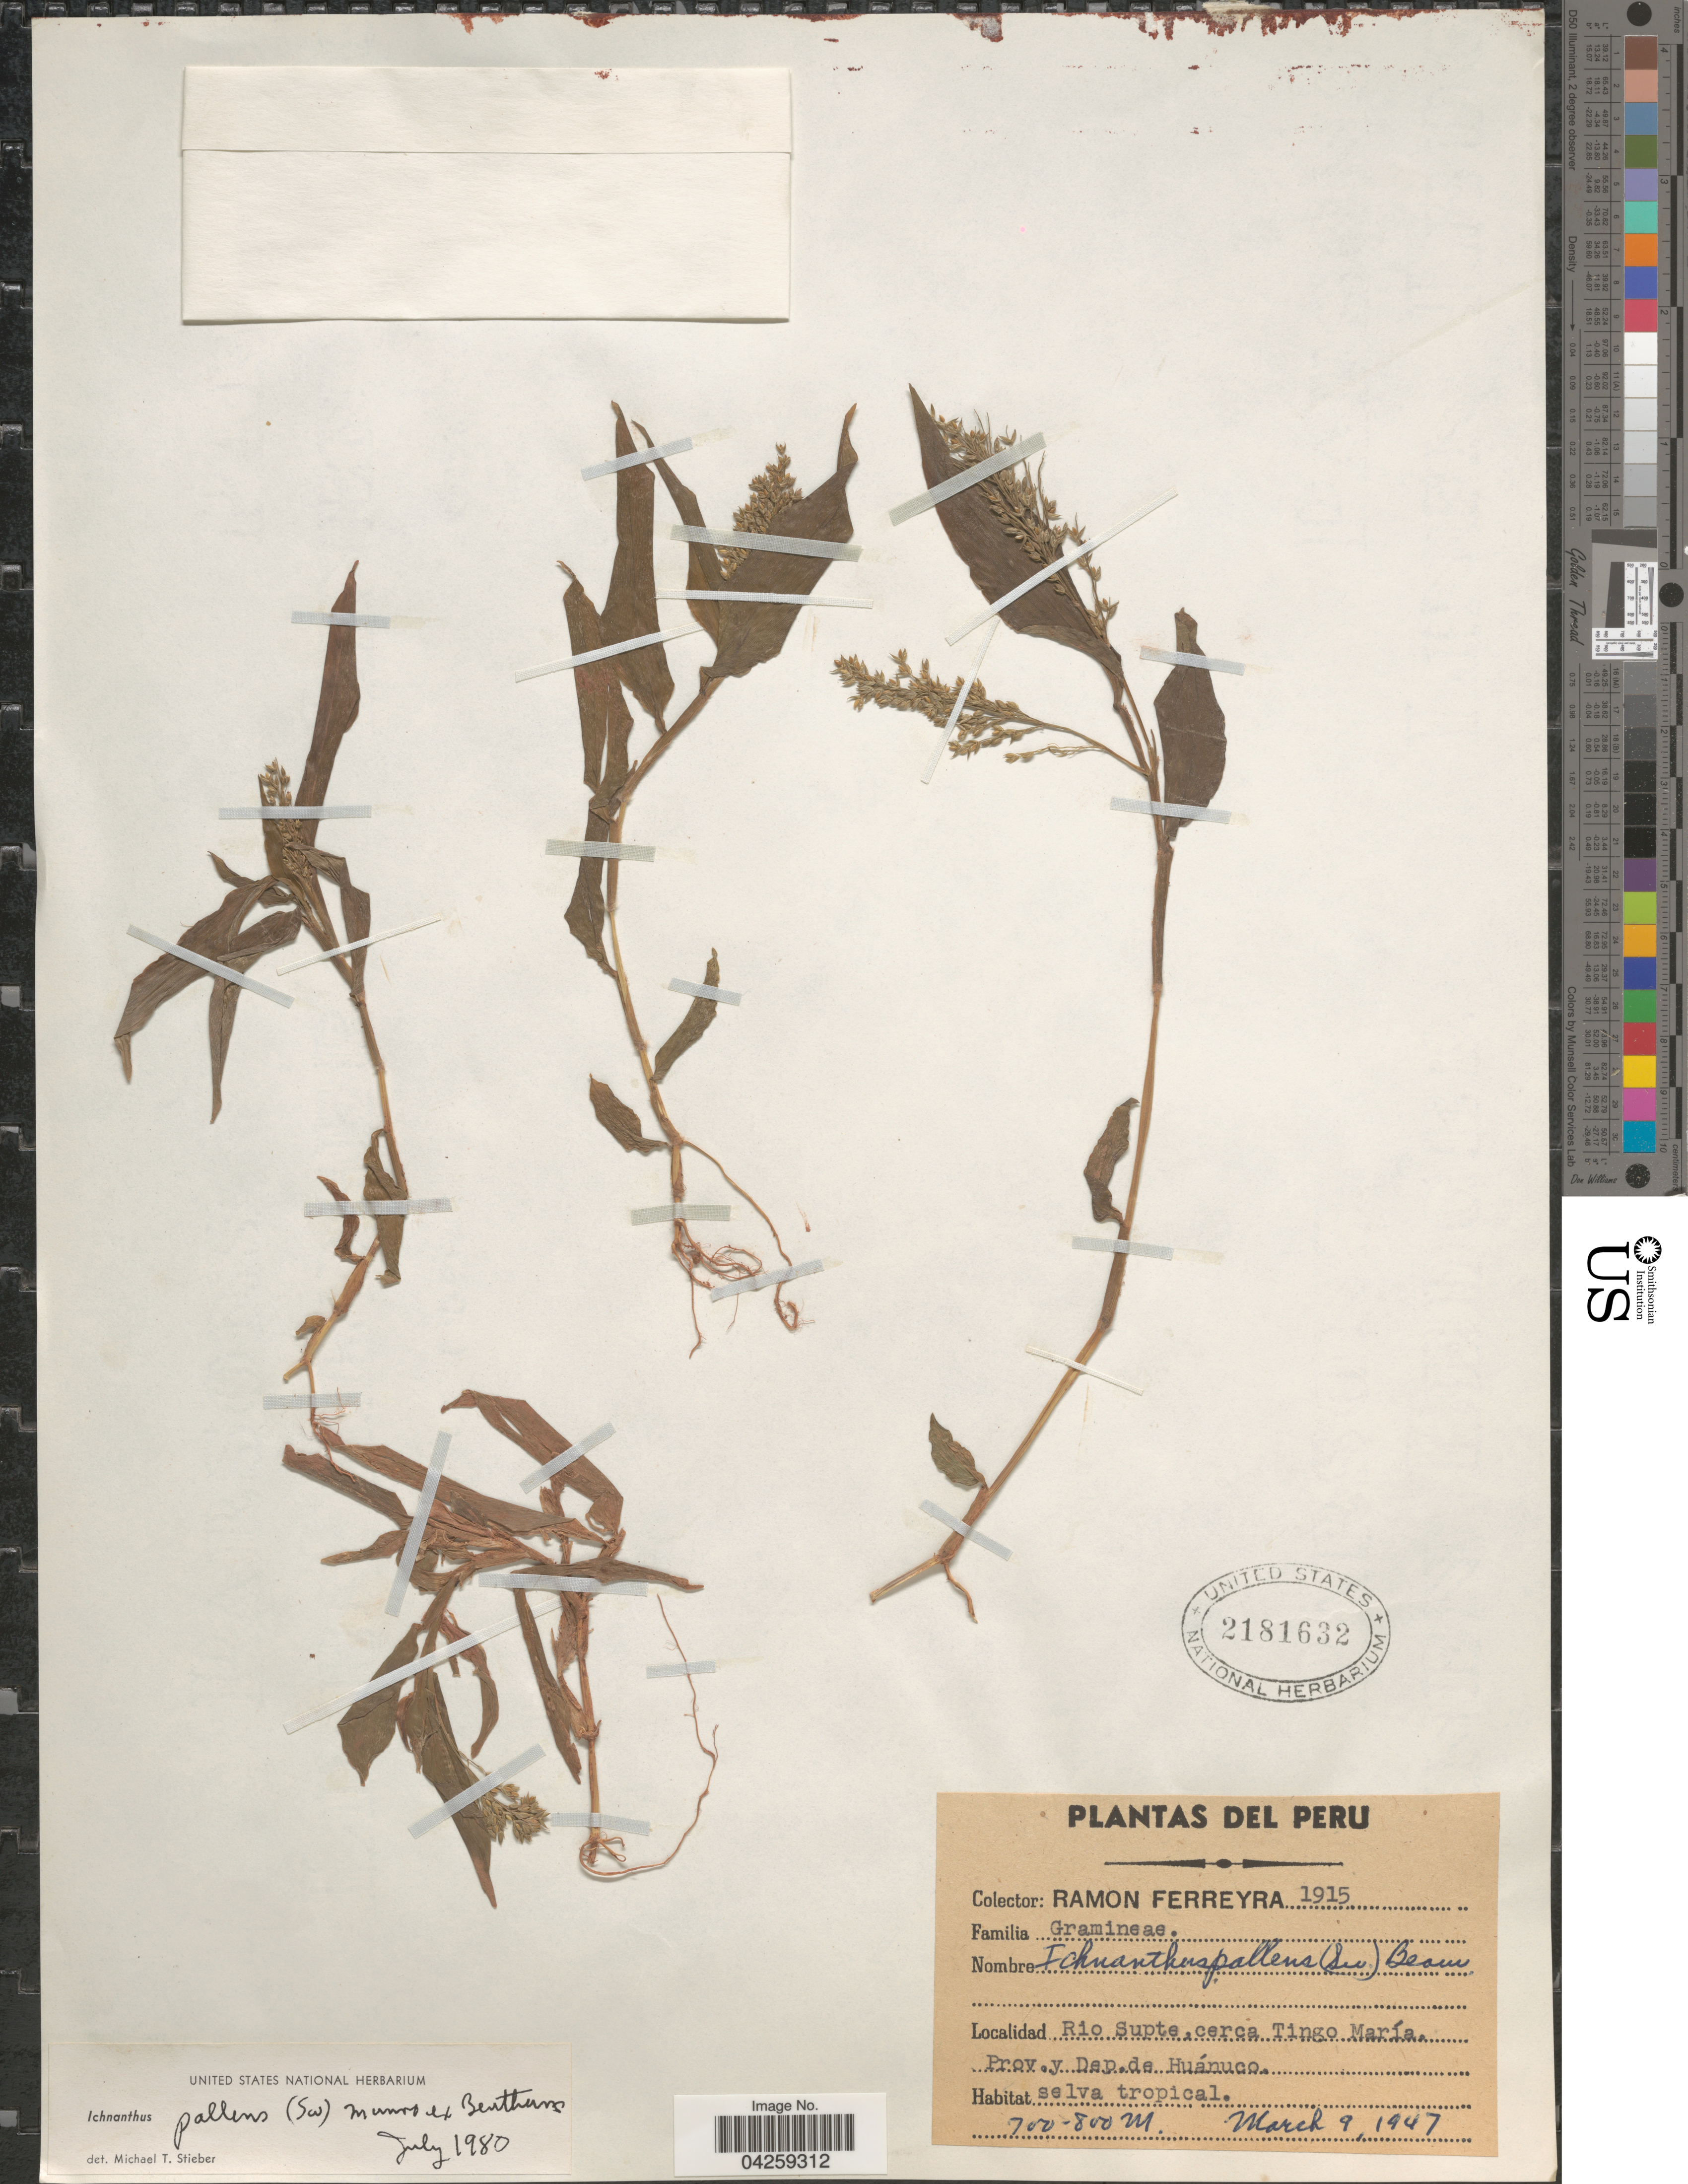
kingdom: Plantae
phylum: Tracheophyta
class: Liliopsida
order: Poales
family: Poaceae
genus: Ichnanthus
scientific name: Ichnanthus pallens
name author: (Sw.) Munro ex Benth.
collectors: R. A. Ferreyra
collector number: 1915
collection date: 1947-03-09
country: Peru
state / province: Huánuco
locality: Rio Supte, cerca Tingo María. Prov. y Dep. de Huánuco. Selva tropical.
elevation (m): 700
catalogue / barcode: US 2181632